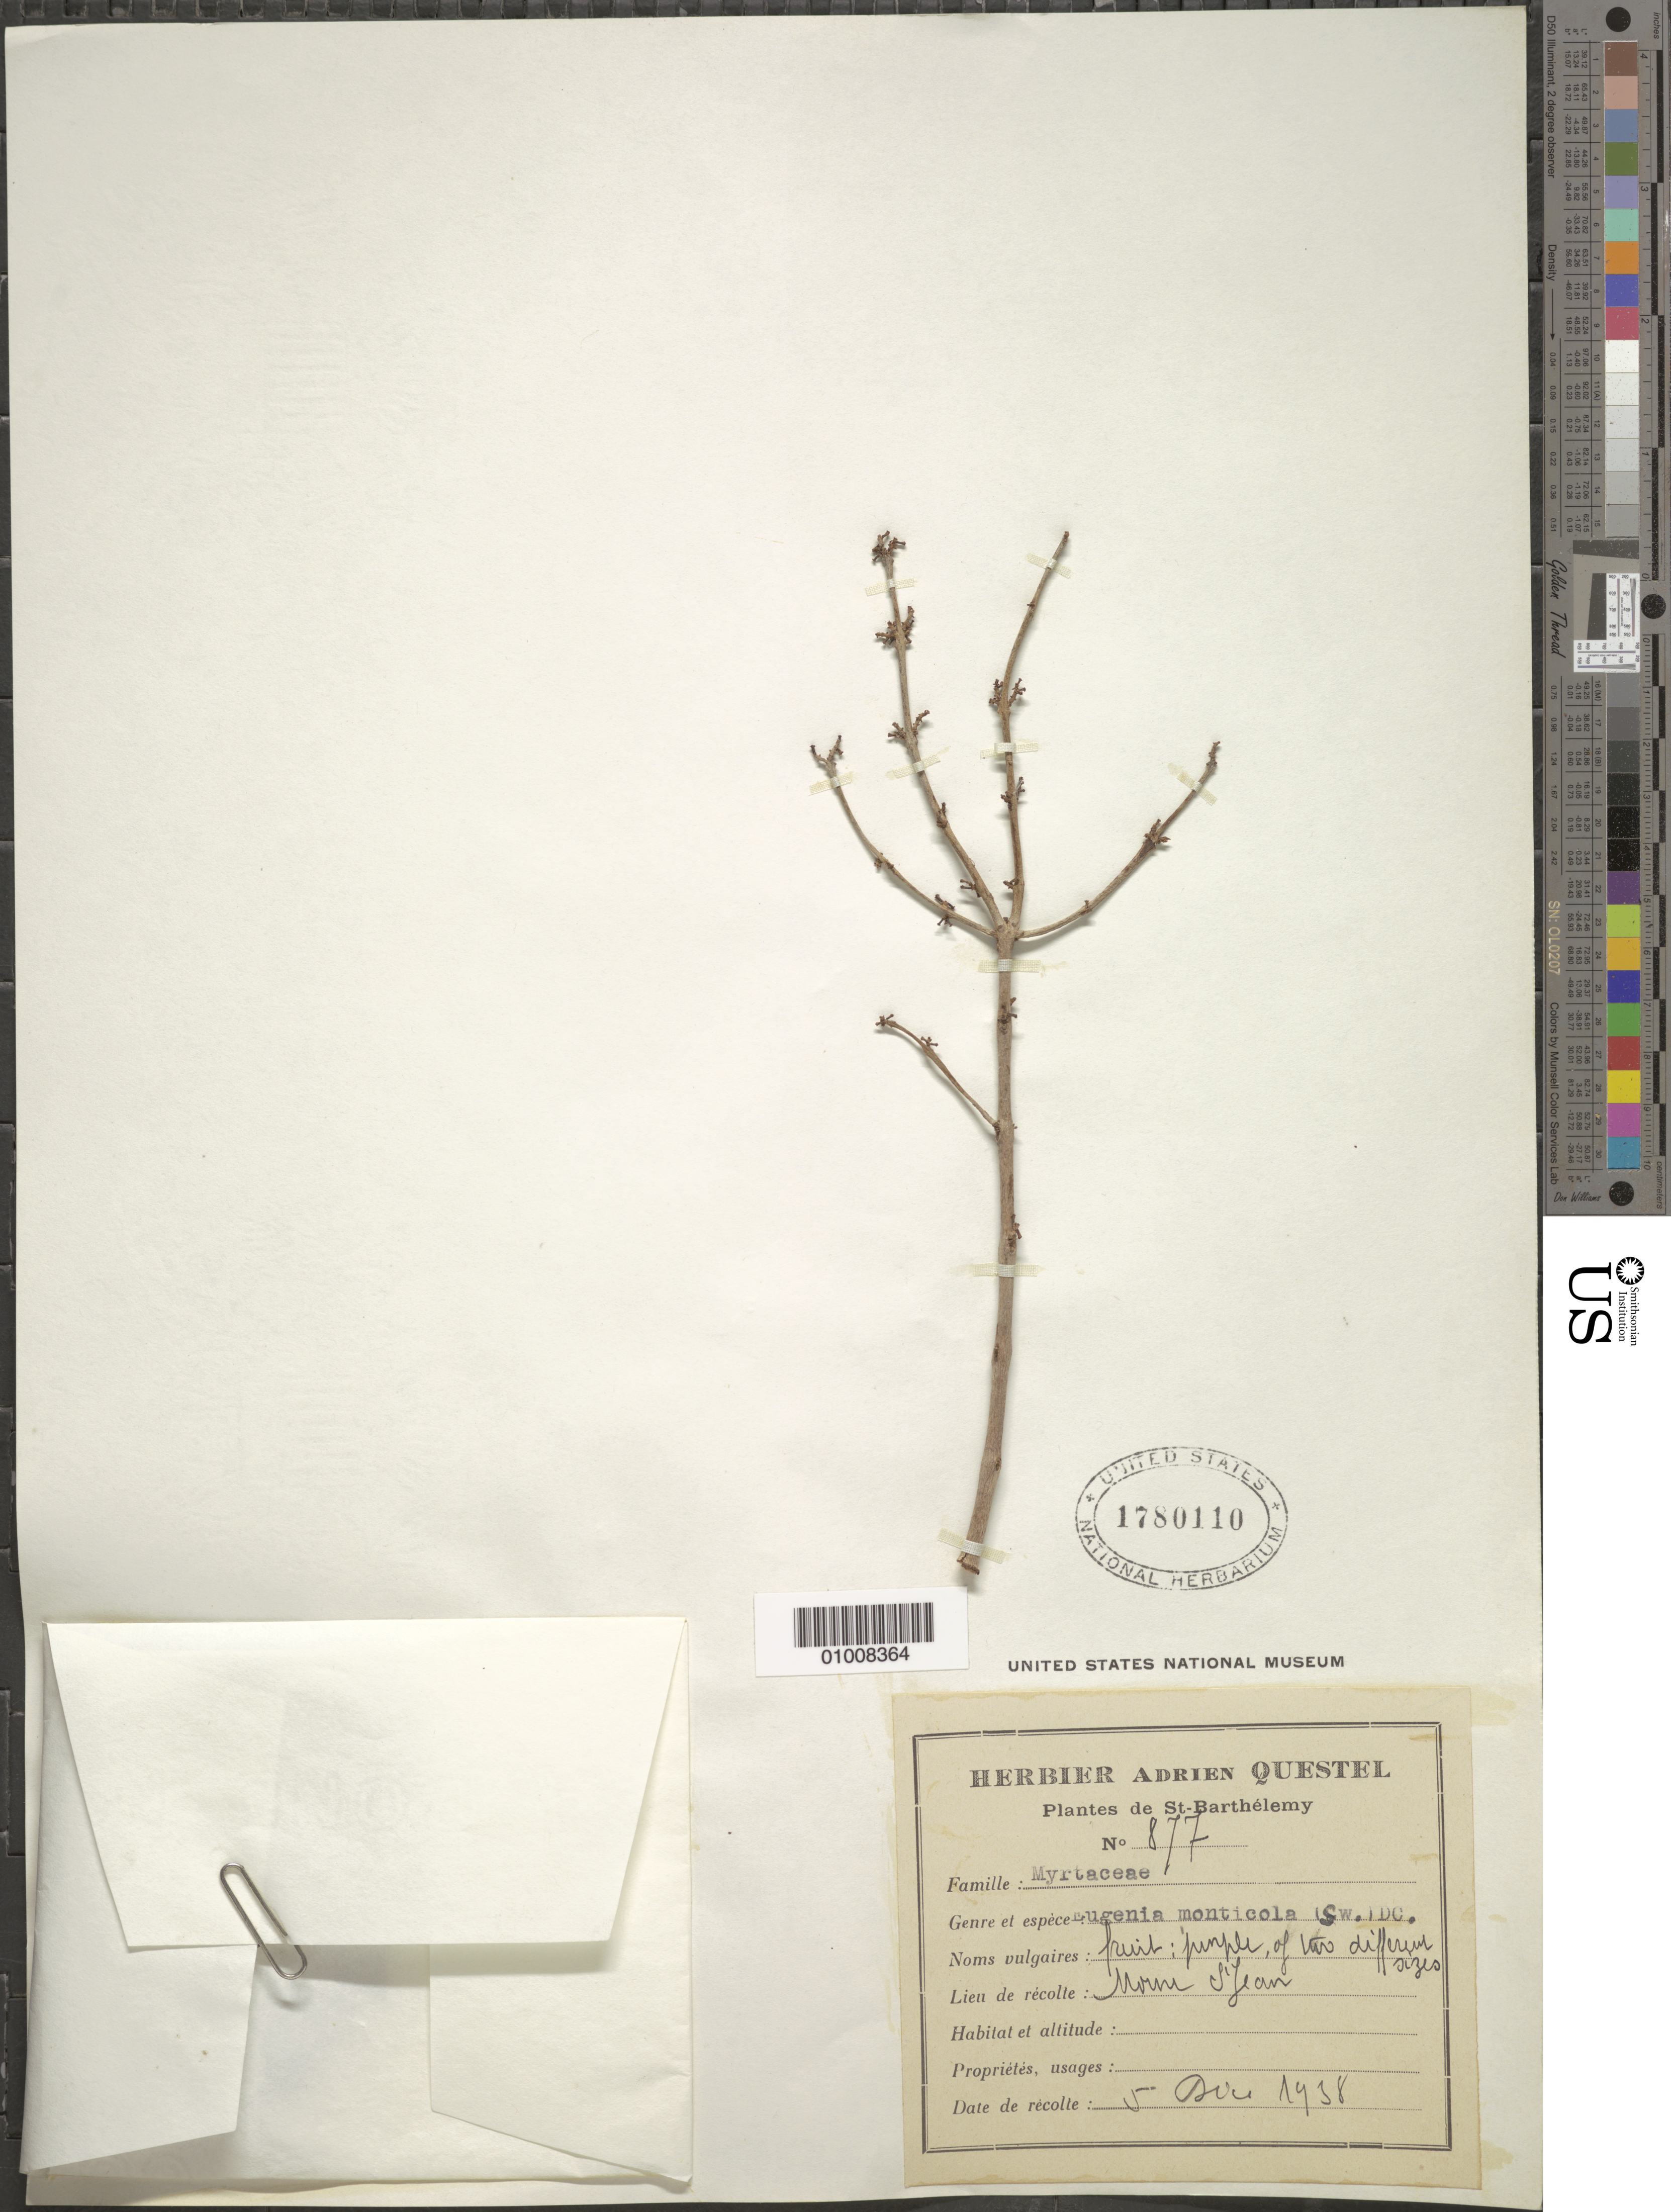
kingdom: Plantae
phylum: Tracheophyta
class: Magnoliopsida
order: Myrtales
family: Myrtaceae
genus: Eugenia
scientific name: Eugenia monticola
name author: (Sw.) DC.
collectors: A. Questel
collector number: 877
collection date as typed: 05 Aug 1938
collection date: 1938-08-05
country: Saint Barthélemy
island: St. Barthélemy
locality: Morne St. Jean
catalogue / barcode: US 1780110